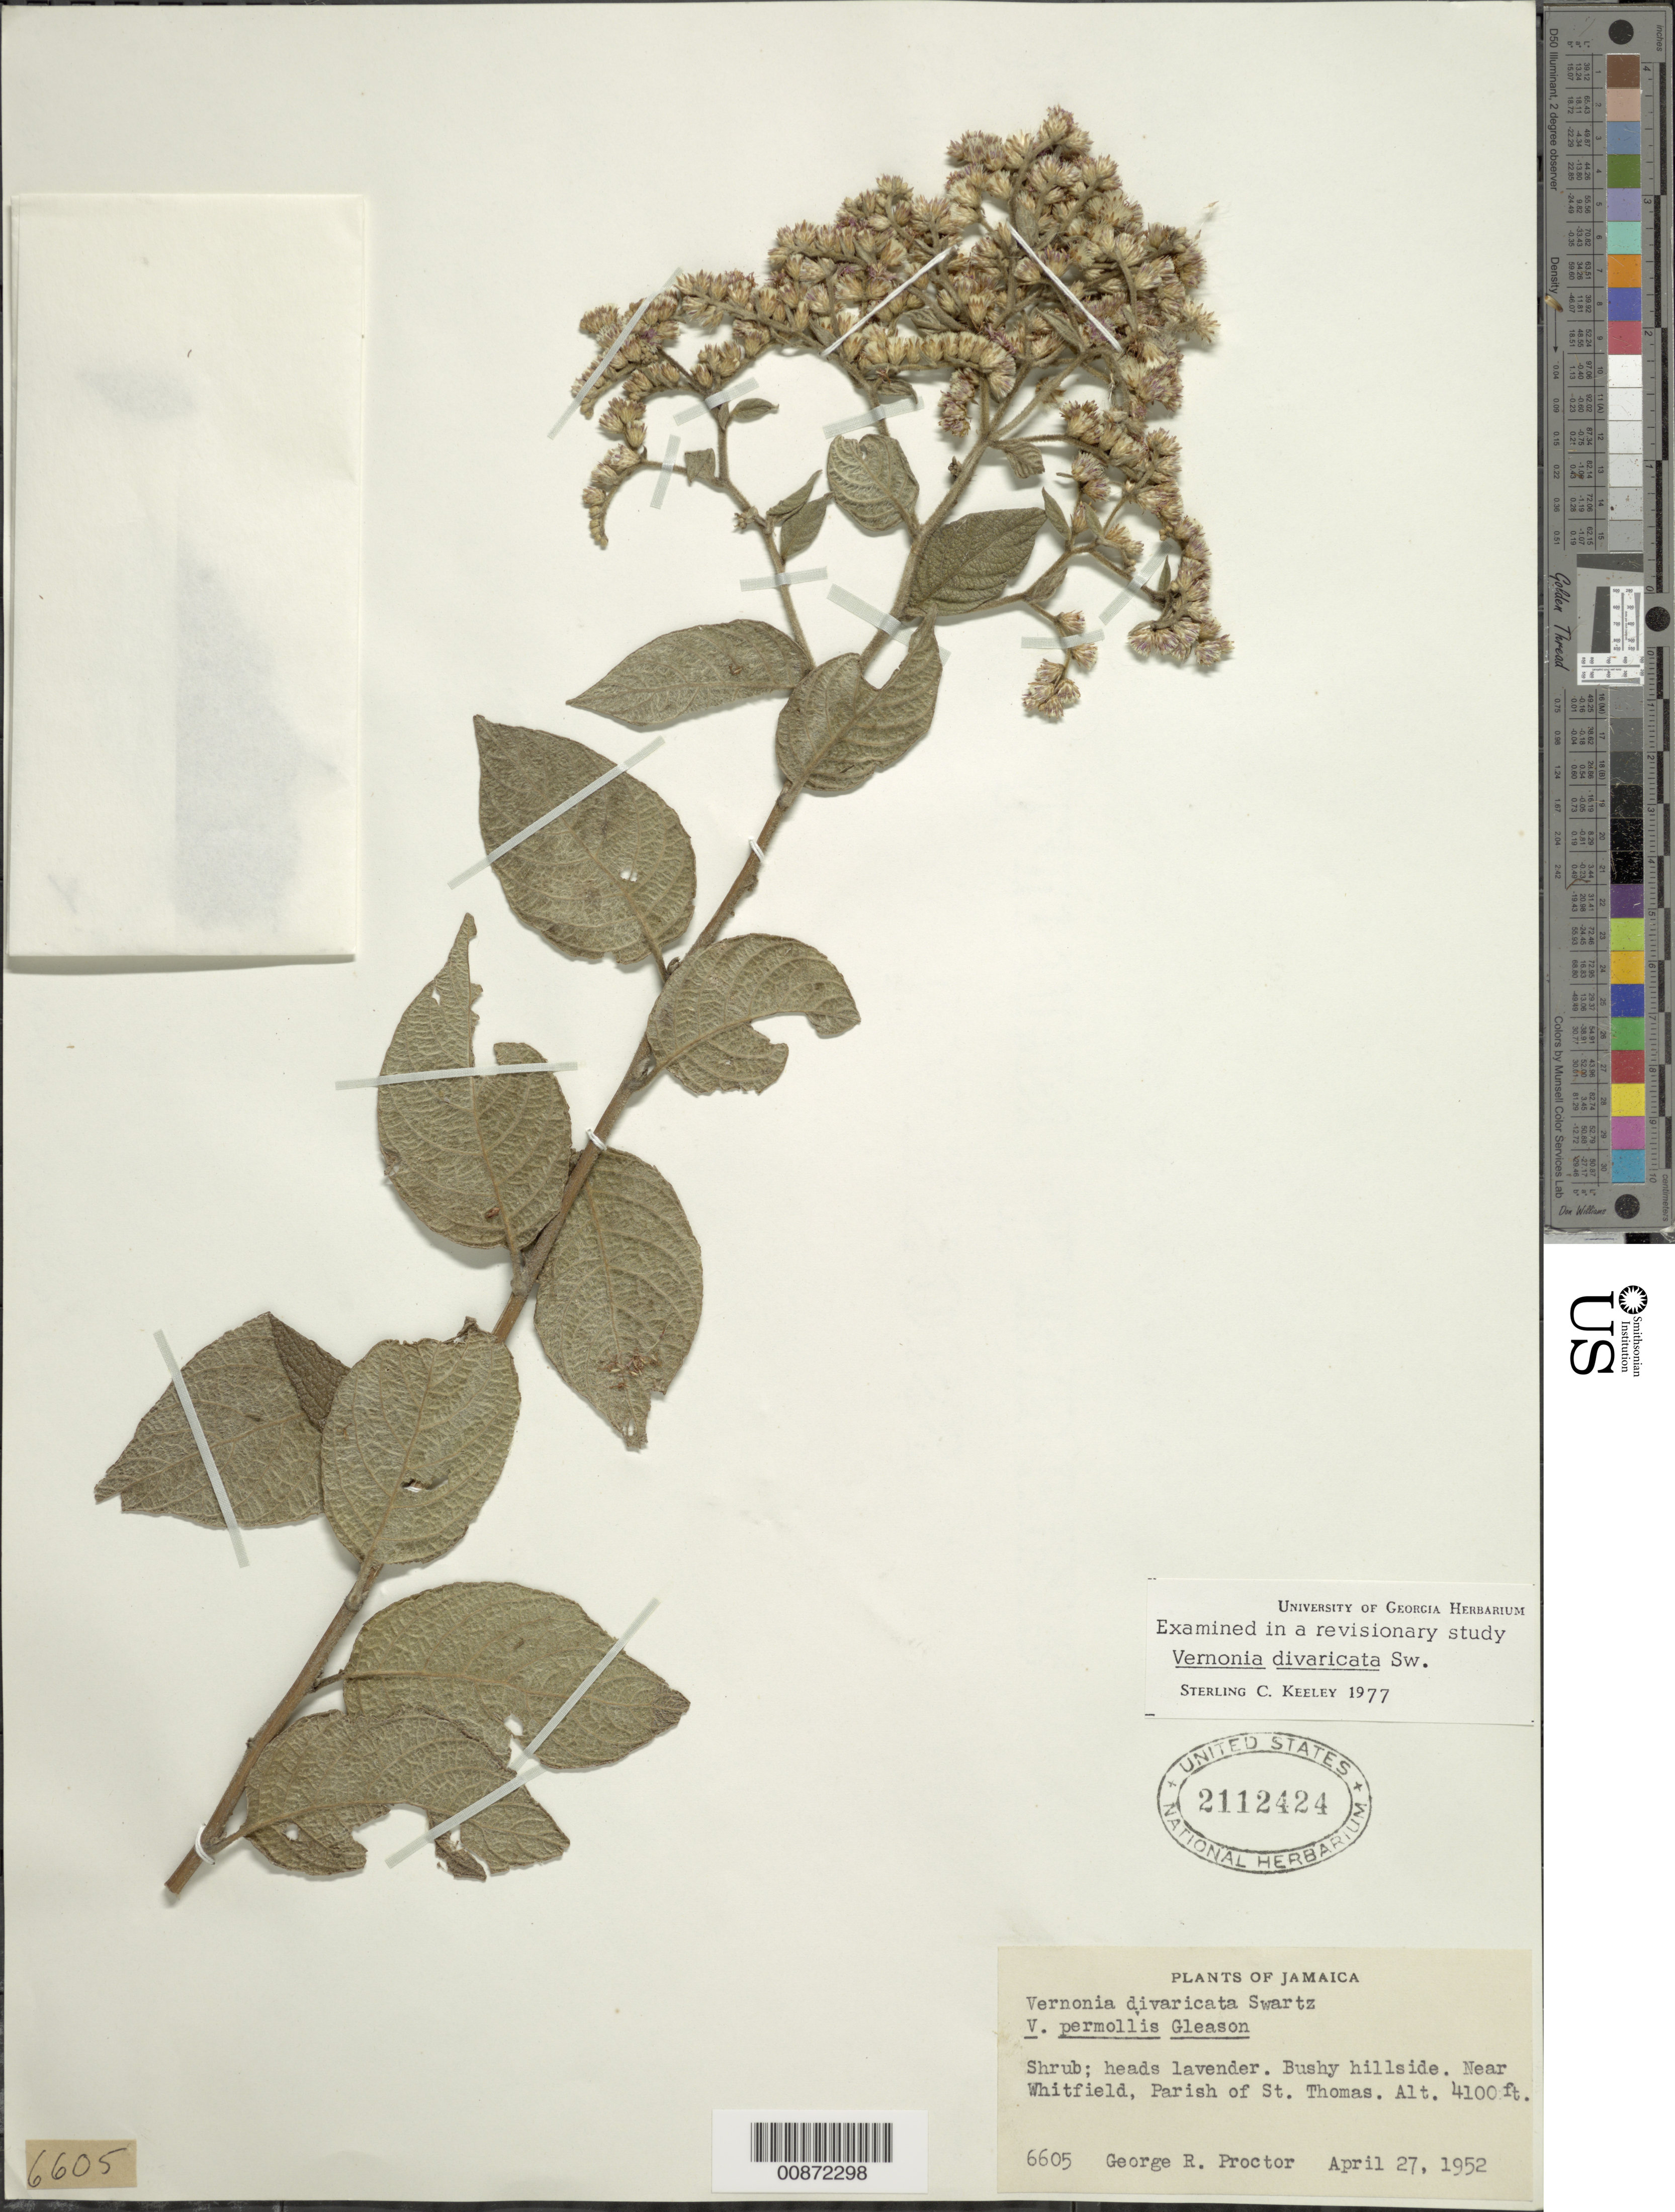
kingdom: Plantae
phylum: Tracheophyta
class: Magnoliopsida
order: Asterales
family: Asteraceae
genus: Lepidaploa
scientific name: Lepidaploa arborescens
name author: (L.) H. Rob.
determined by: Keeley, S. C.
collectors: G. R. Proctor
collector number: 6605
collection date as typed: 27 Apr 1952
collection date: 1952-04-27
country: Jamaica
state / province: Saint Thomas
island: Jamaica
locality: Near Whitefield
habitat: Bushy hillside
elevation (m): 1250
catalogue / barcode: US 2112424